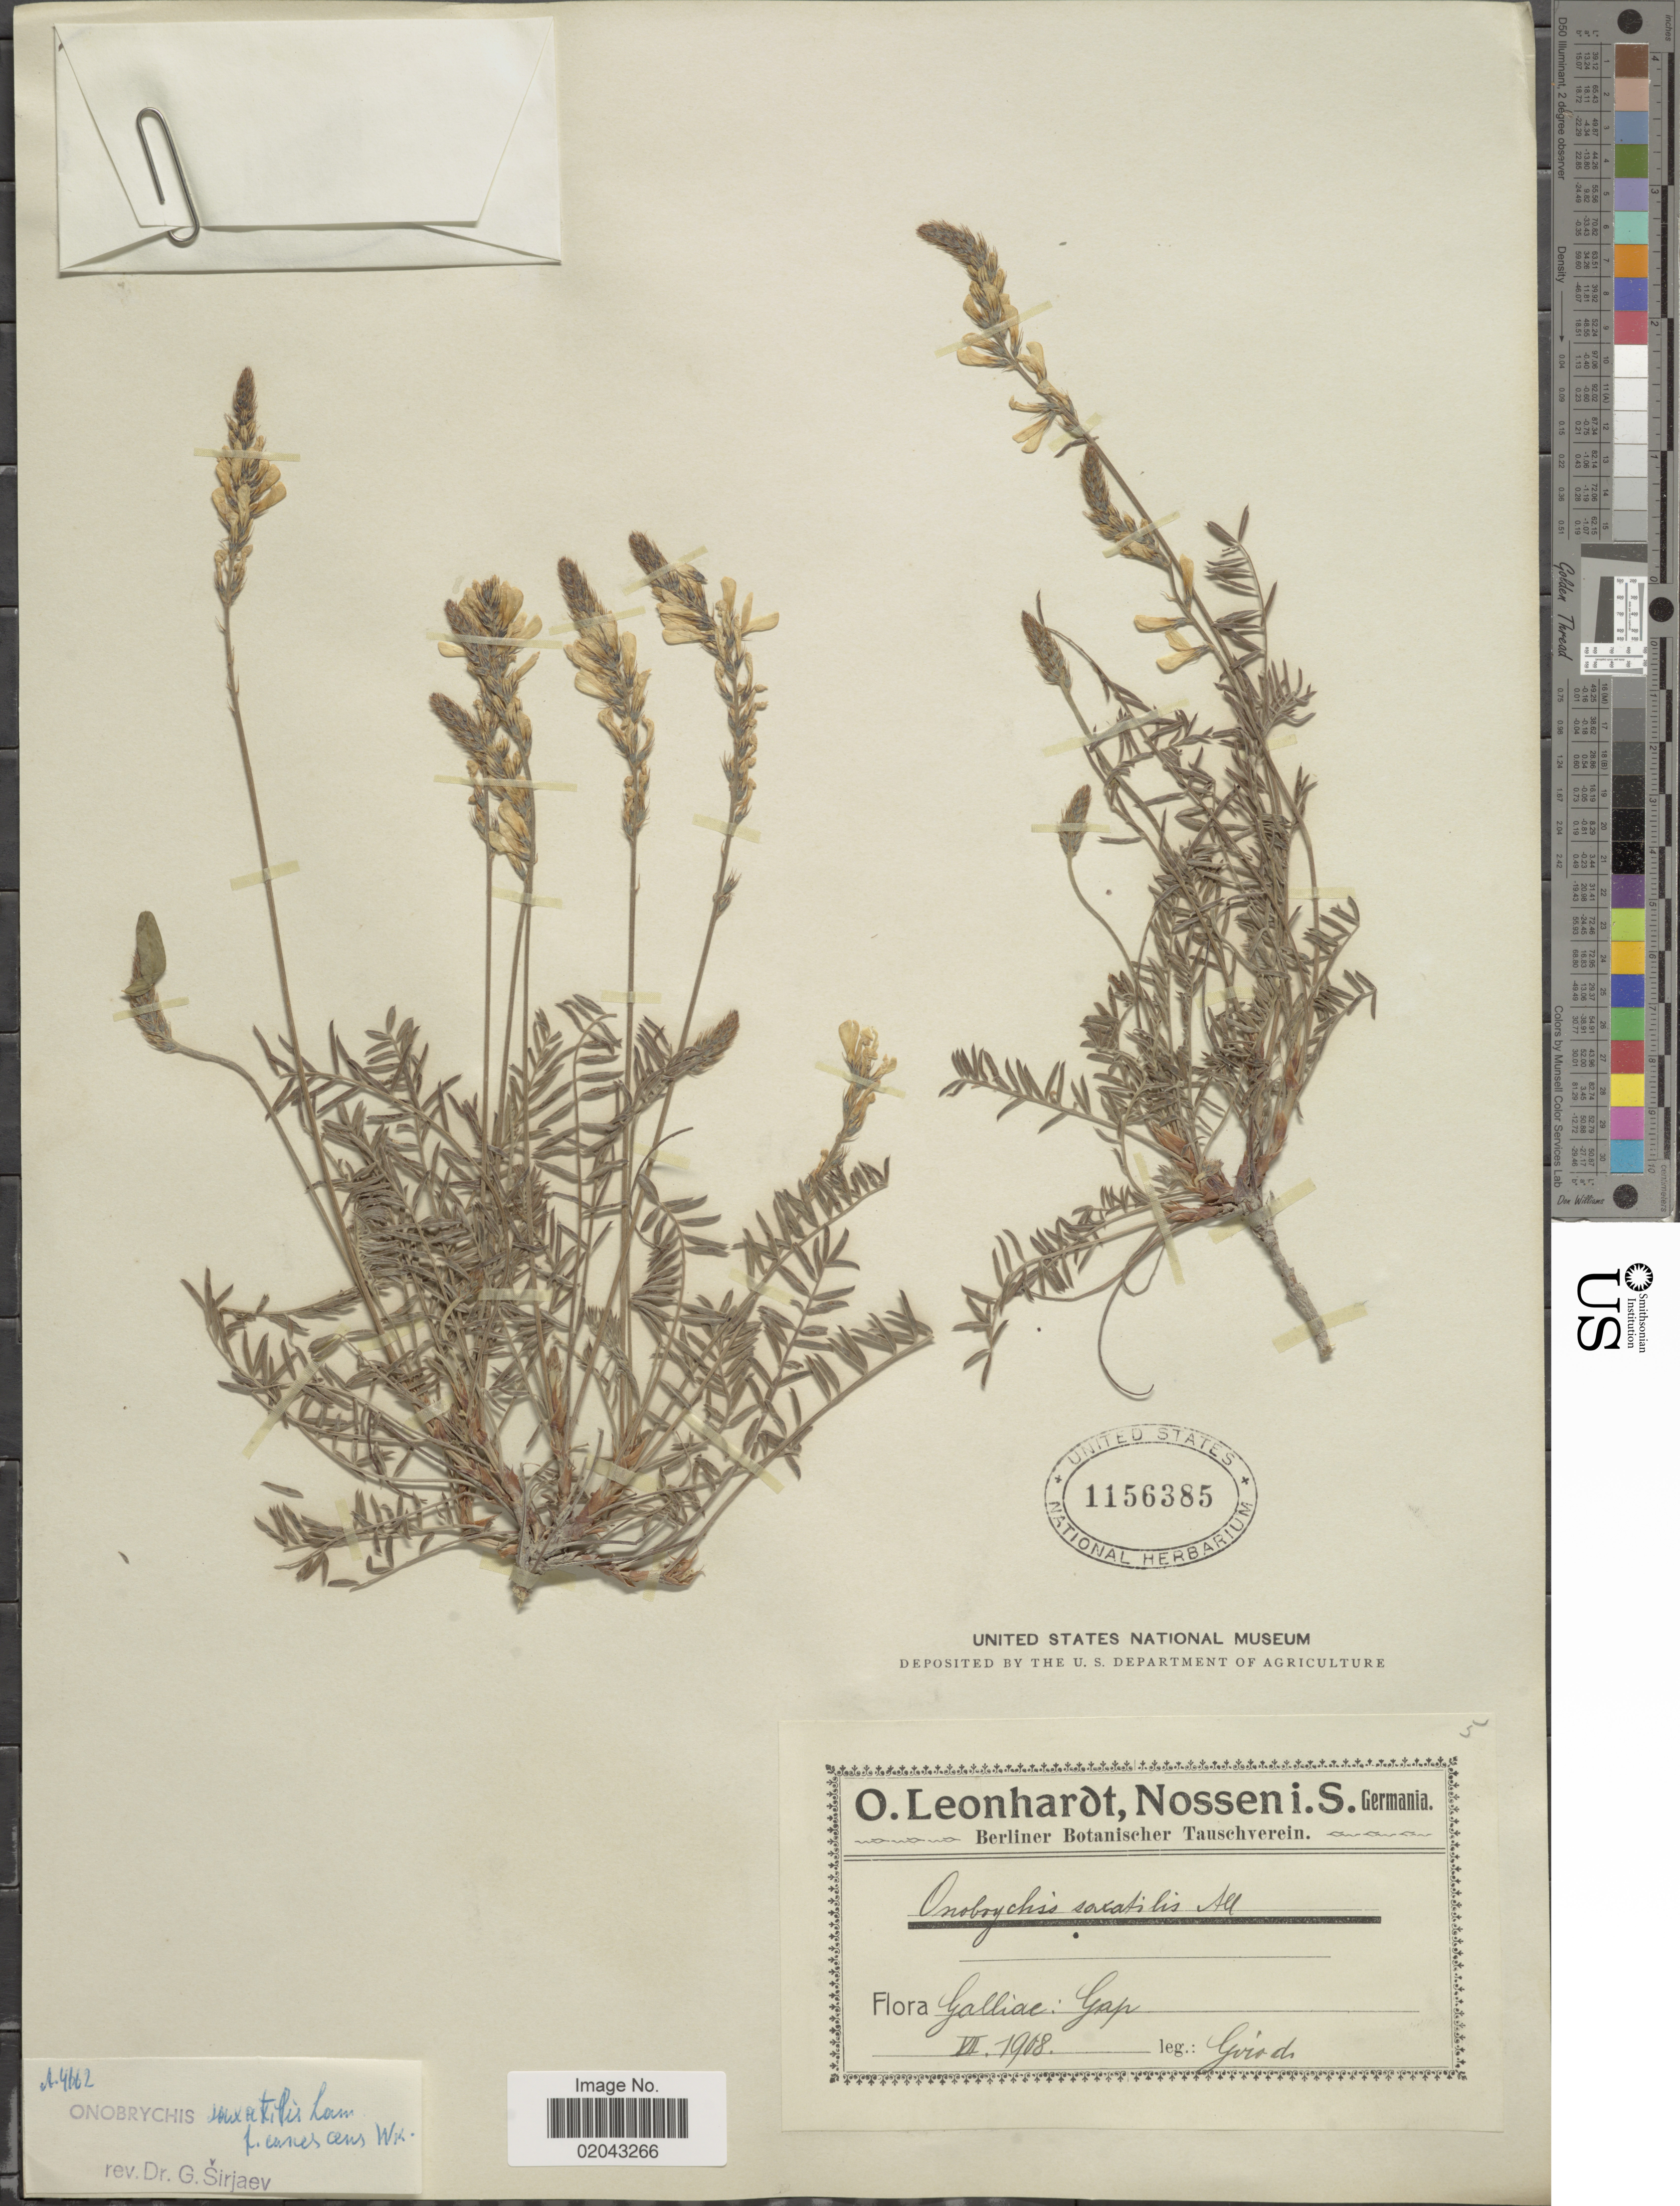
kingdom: Plantae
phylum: Tracheophyta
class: Magnoliopsida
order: Fabales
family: Fabaceae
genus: Onobrychis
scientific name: Onobrychis saxatilis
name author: Lam.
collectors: G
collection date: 1908-07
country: France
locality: Galliae: Gap.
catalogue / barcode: US 1156385